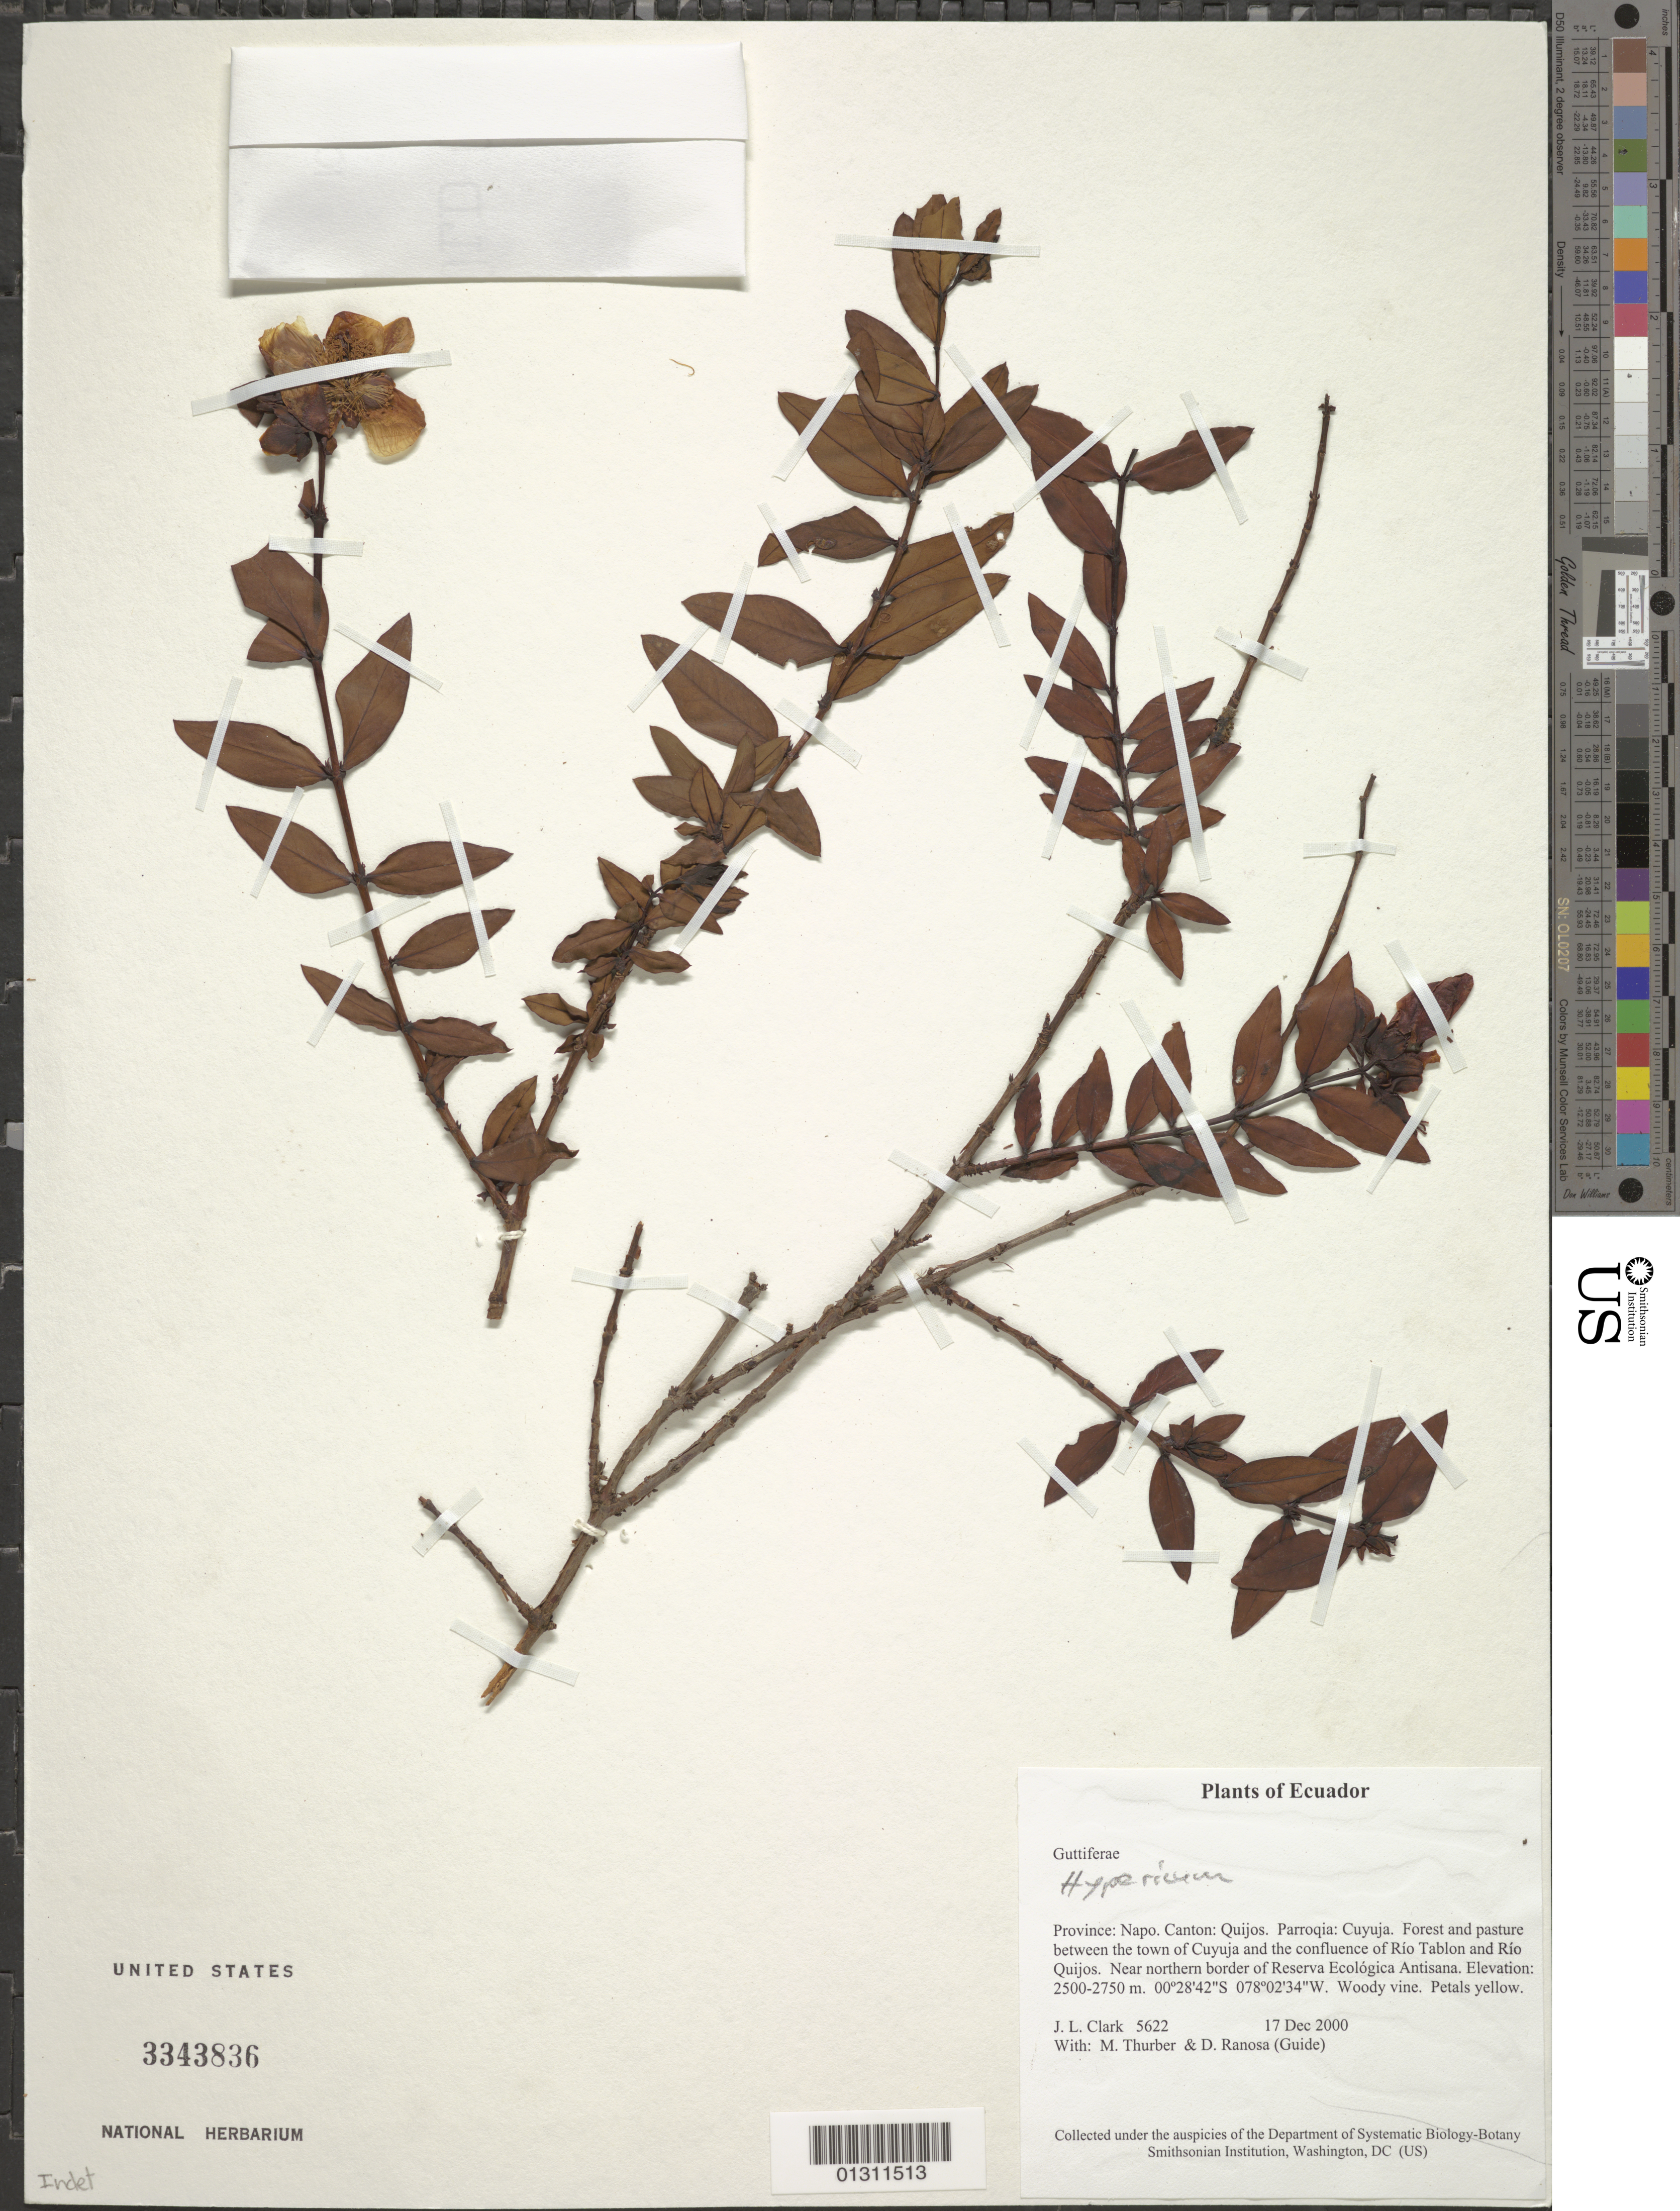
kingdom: Plantae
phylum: Tracheophyta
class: Magnoliopsida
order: Malpighiales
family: Hypericaceae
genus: Hypericum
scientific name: Hypericum sp.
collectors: J. L. Clark, M. Thurber & D. Ranosa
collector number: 5622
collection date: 2000-12-17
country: Ecuador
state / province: Napo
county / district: Quijos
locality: Parroqia: Cuyuja. Between town of Cuyuja and the confluence of Río Tablon and Río Qujos. Near N border of Reserva Ecológica Antisana.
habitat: Forest and pasture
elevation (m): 2500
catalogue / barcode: US 3343836